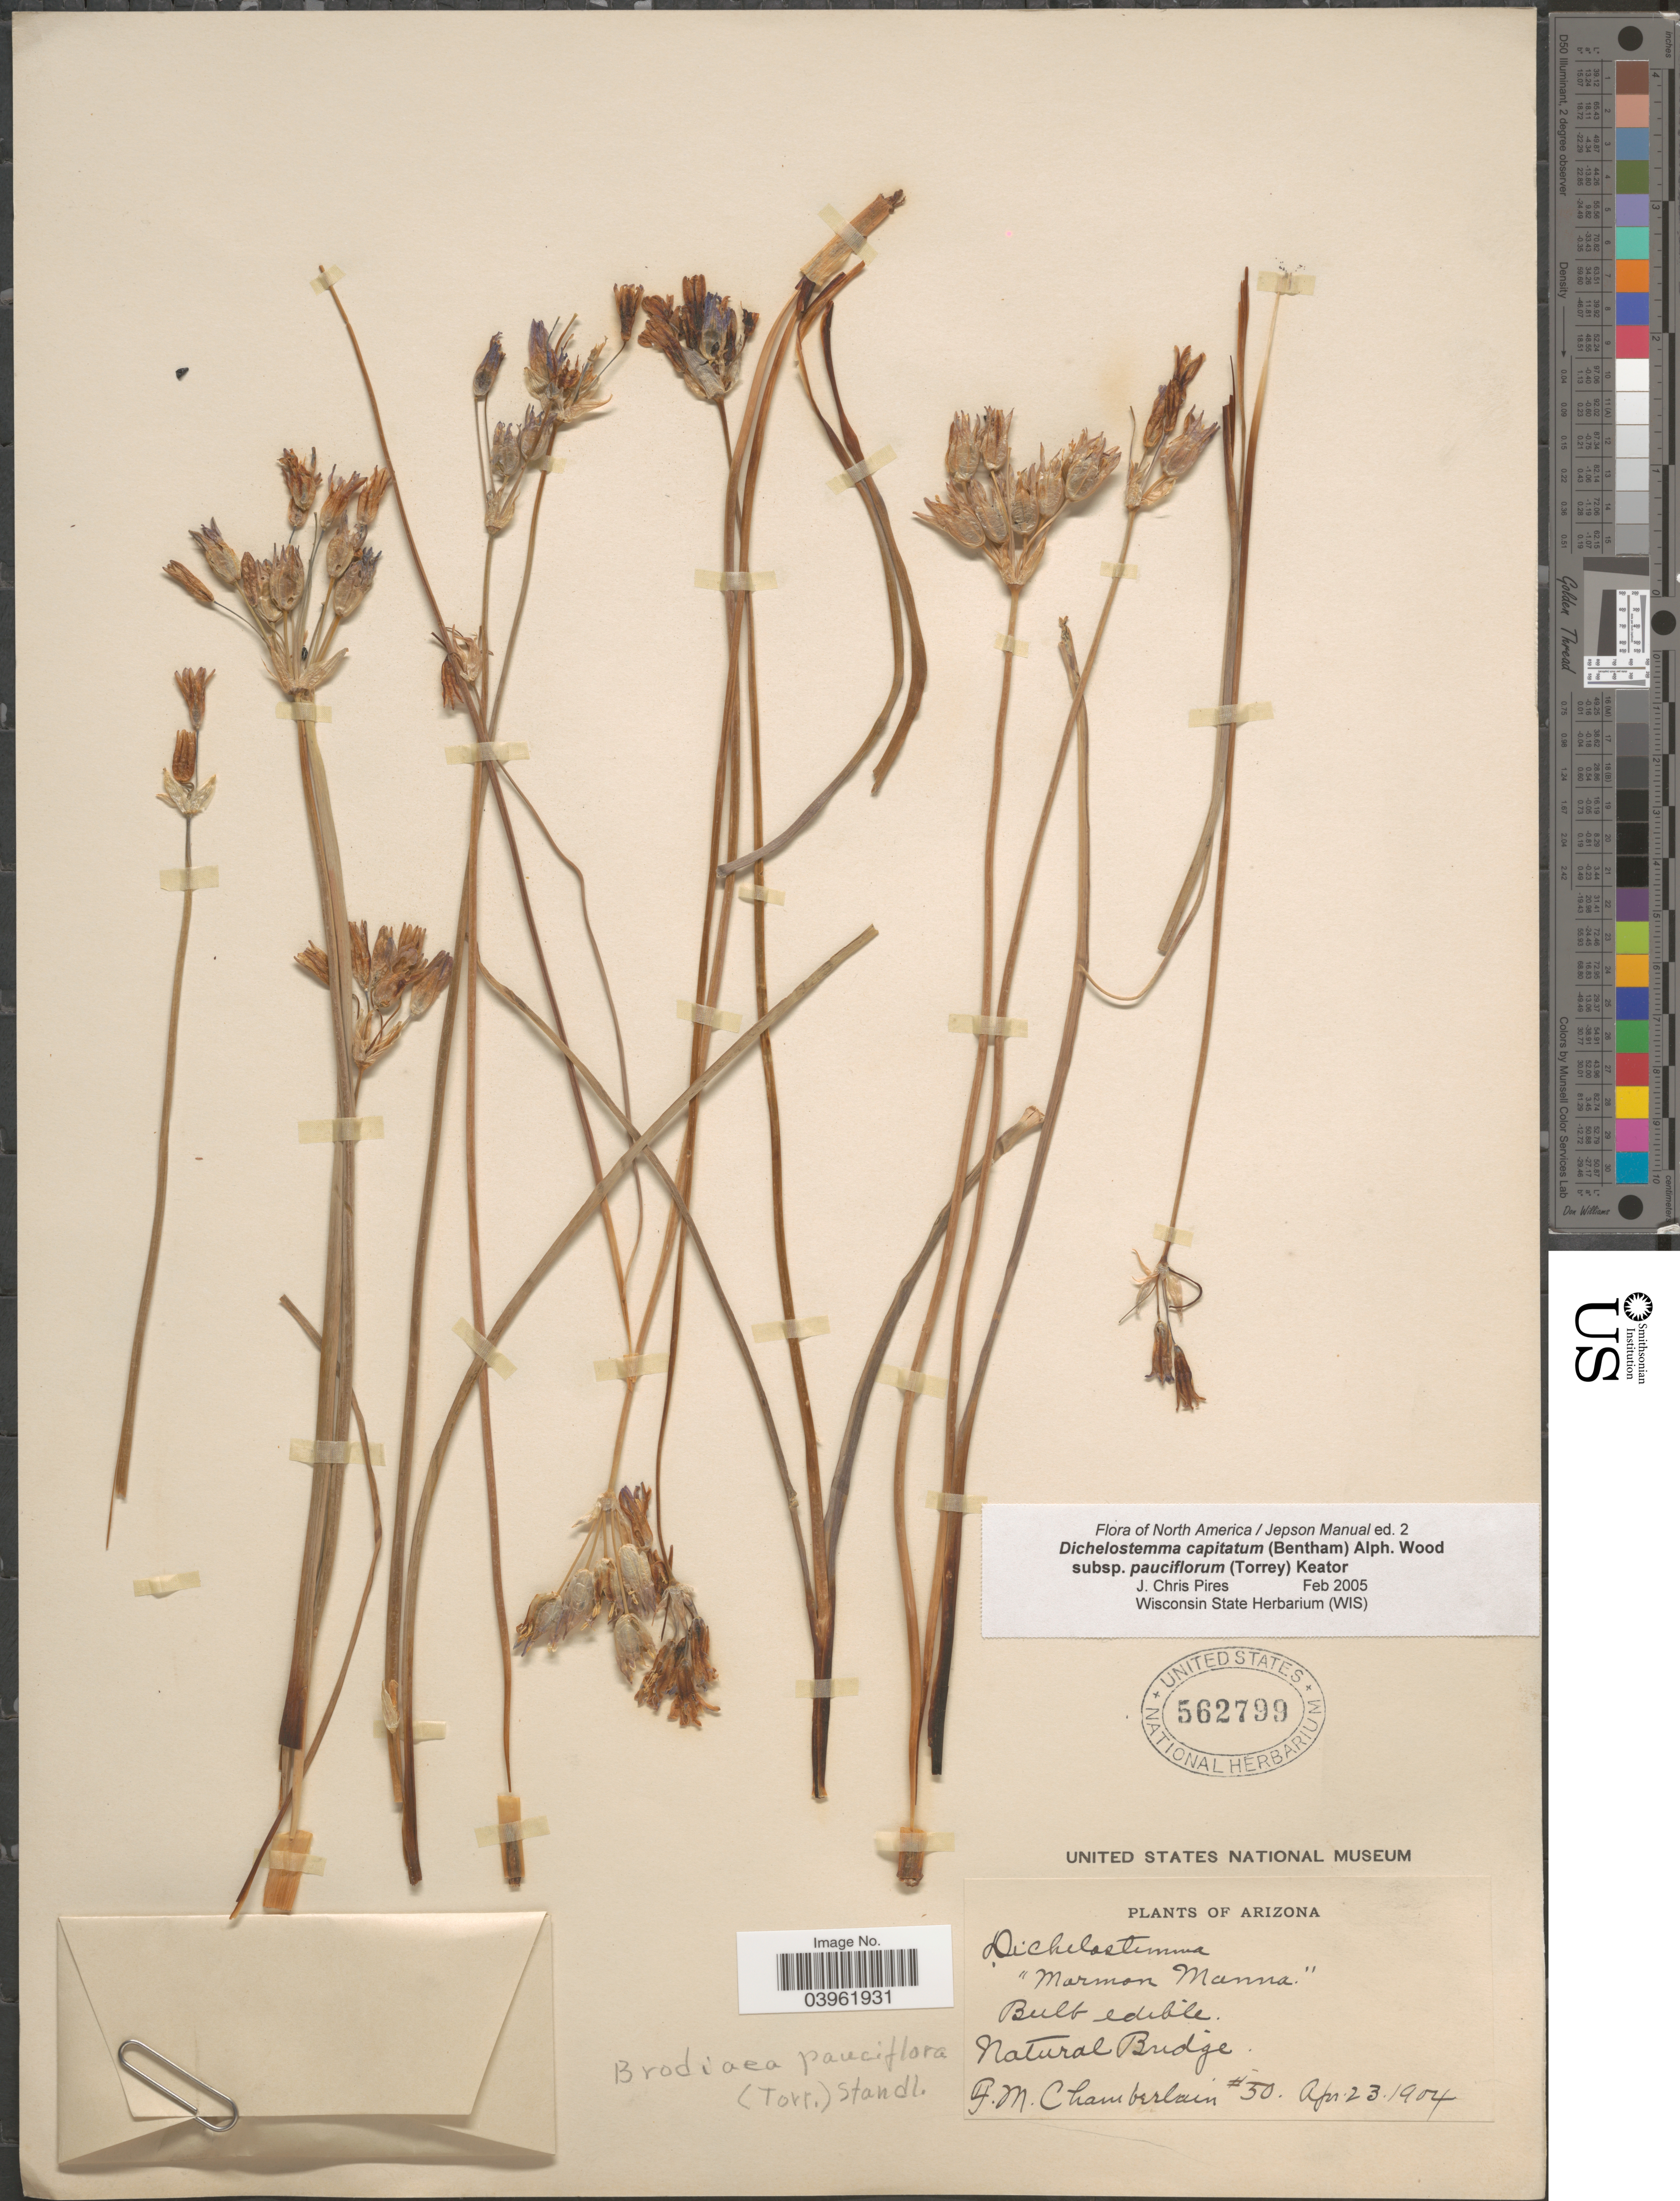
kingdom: Plantae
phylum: Tracheophyta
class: Liliopsida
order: Asparagales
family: Asparagaceae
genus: Dichelostemma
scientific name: Dichelostemma capitatum subsp. pauciflorum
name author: (Torr.) Keator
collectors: F. Chamberlain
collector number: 50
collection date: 1904-04-23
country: United States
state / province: Arizona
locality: Natural Bridge.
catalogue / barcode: US 562799